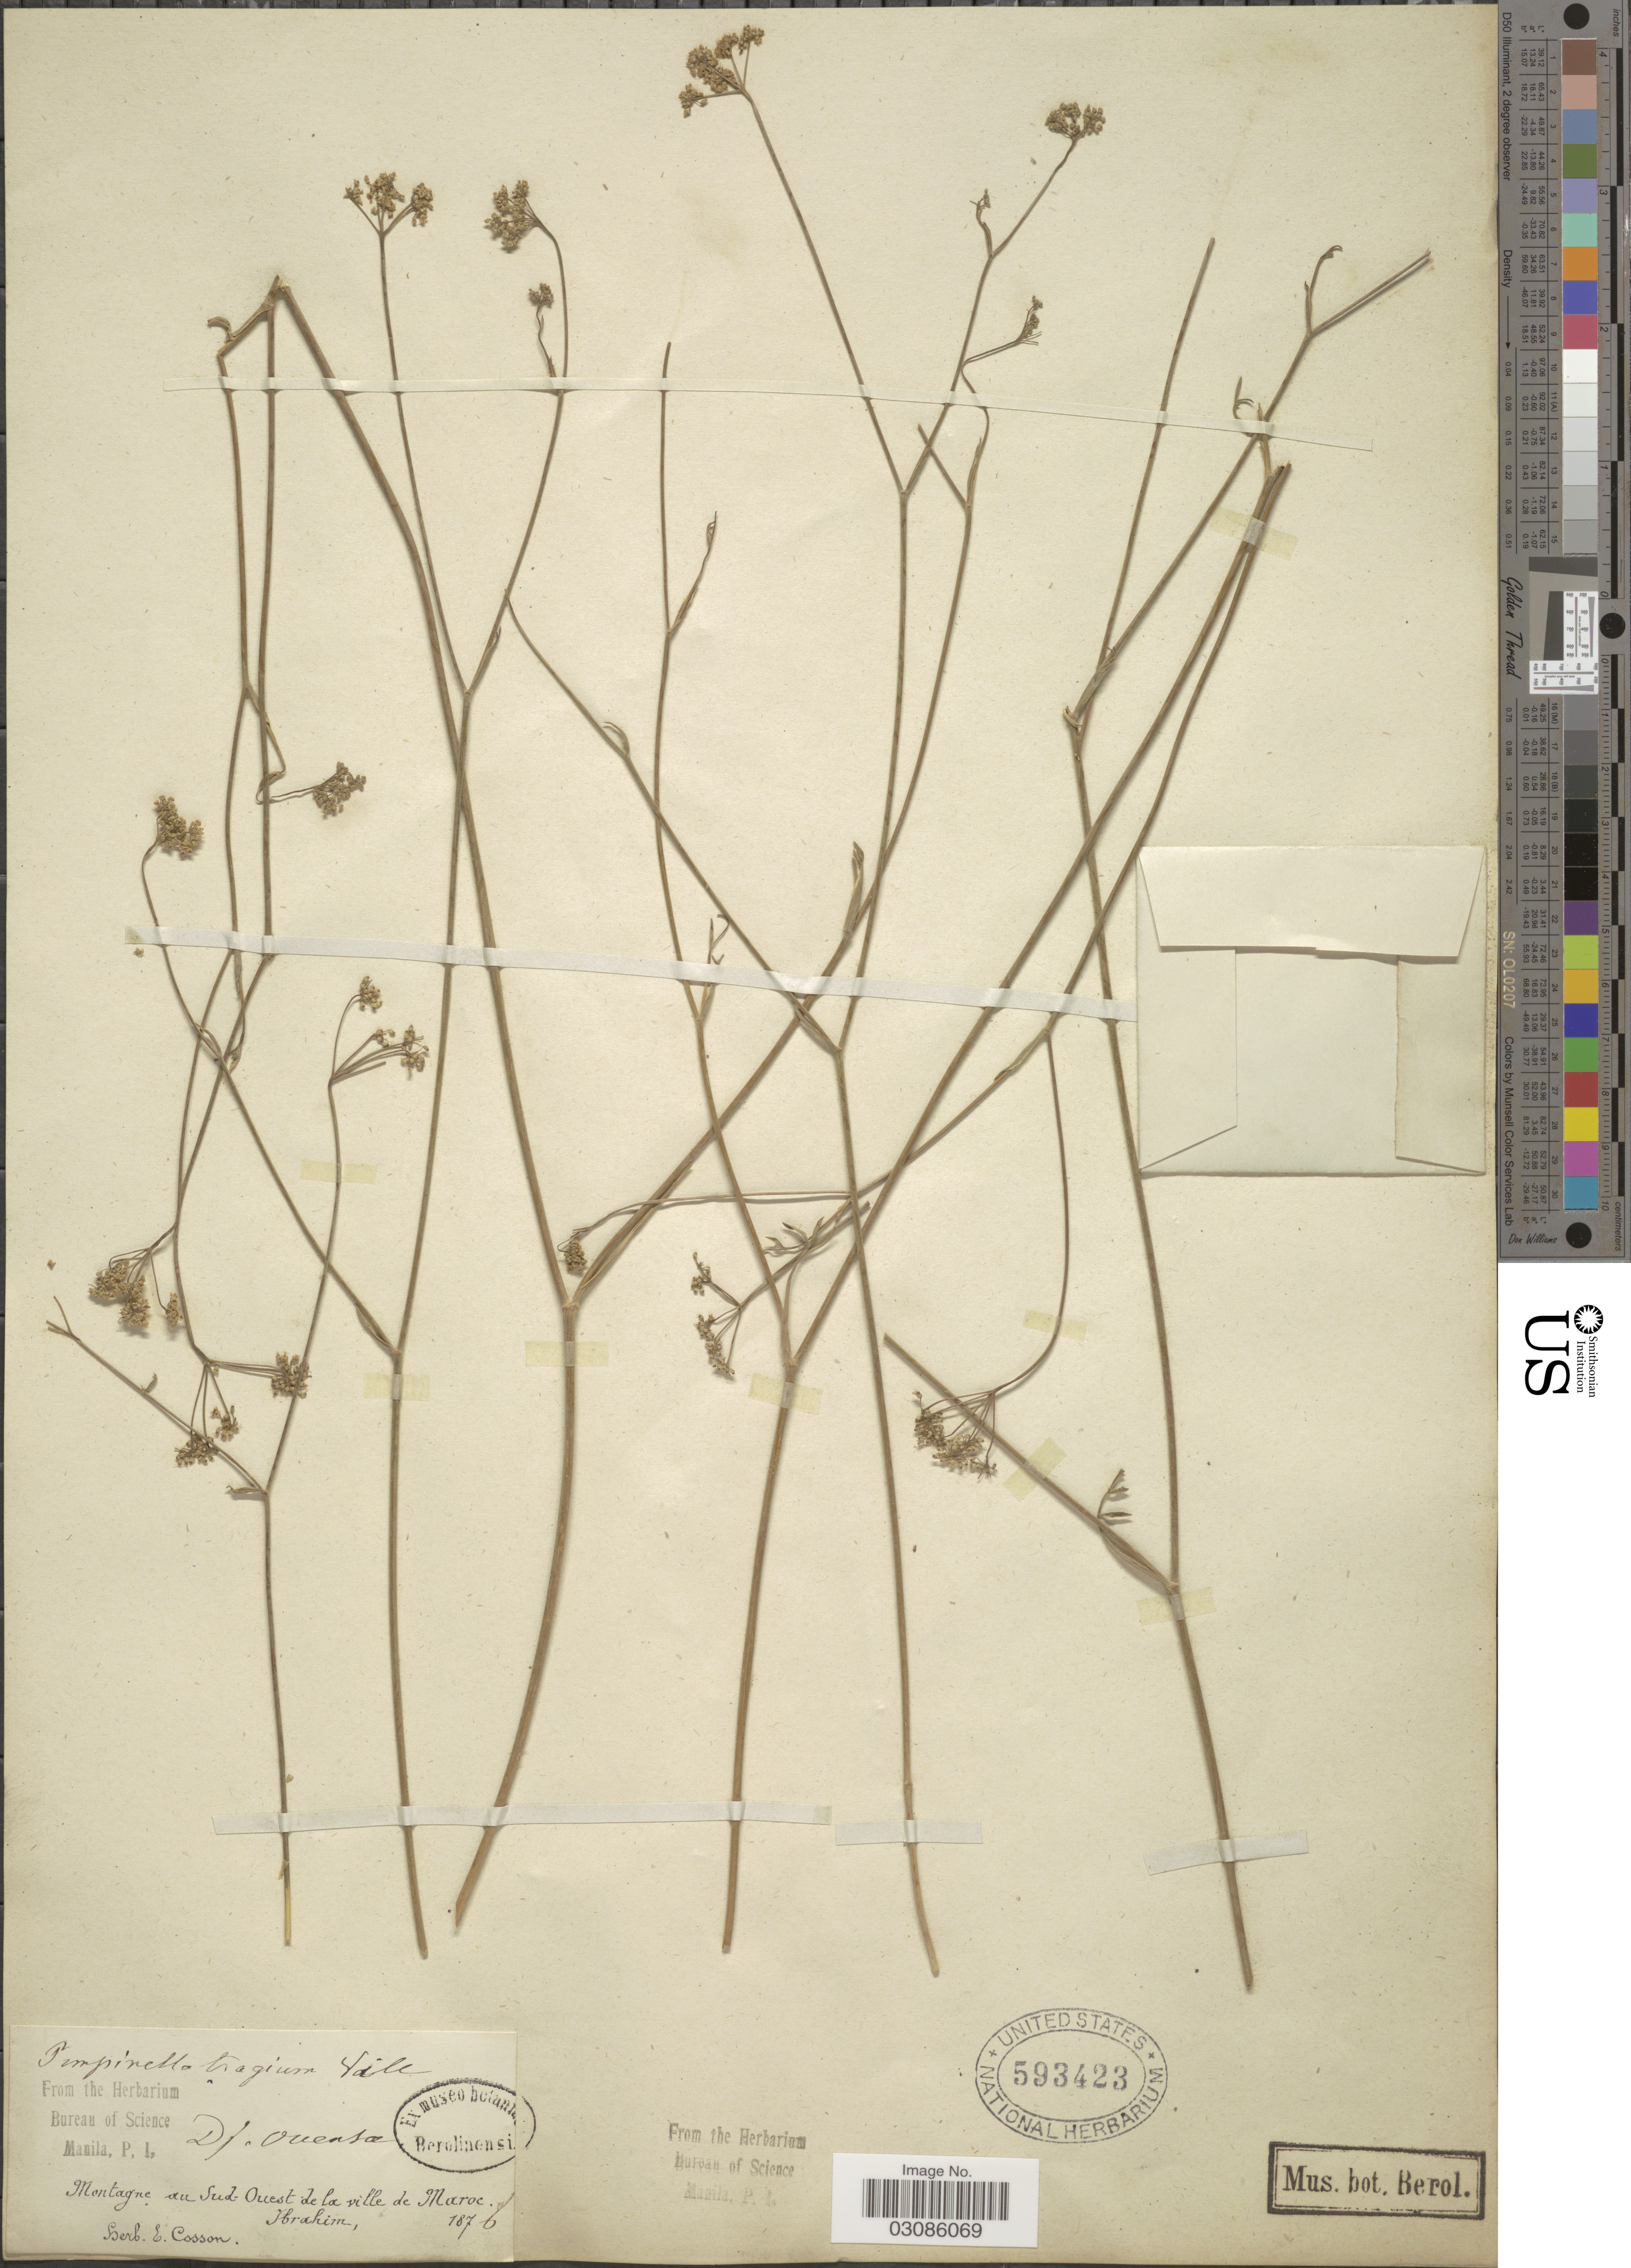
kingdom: Plantae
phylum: Tracheophyta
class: Magnoliopsida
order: Apiales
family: Apiaceae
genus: Pimpinella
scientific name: Pimpinella tragium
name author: Vill.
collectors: -. Ibrahim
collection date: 1876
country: Morocco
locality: Montagne du Sud-Ouest de la ville de Maroc.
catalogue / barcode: US 293423